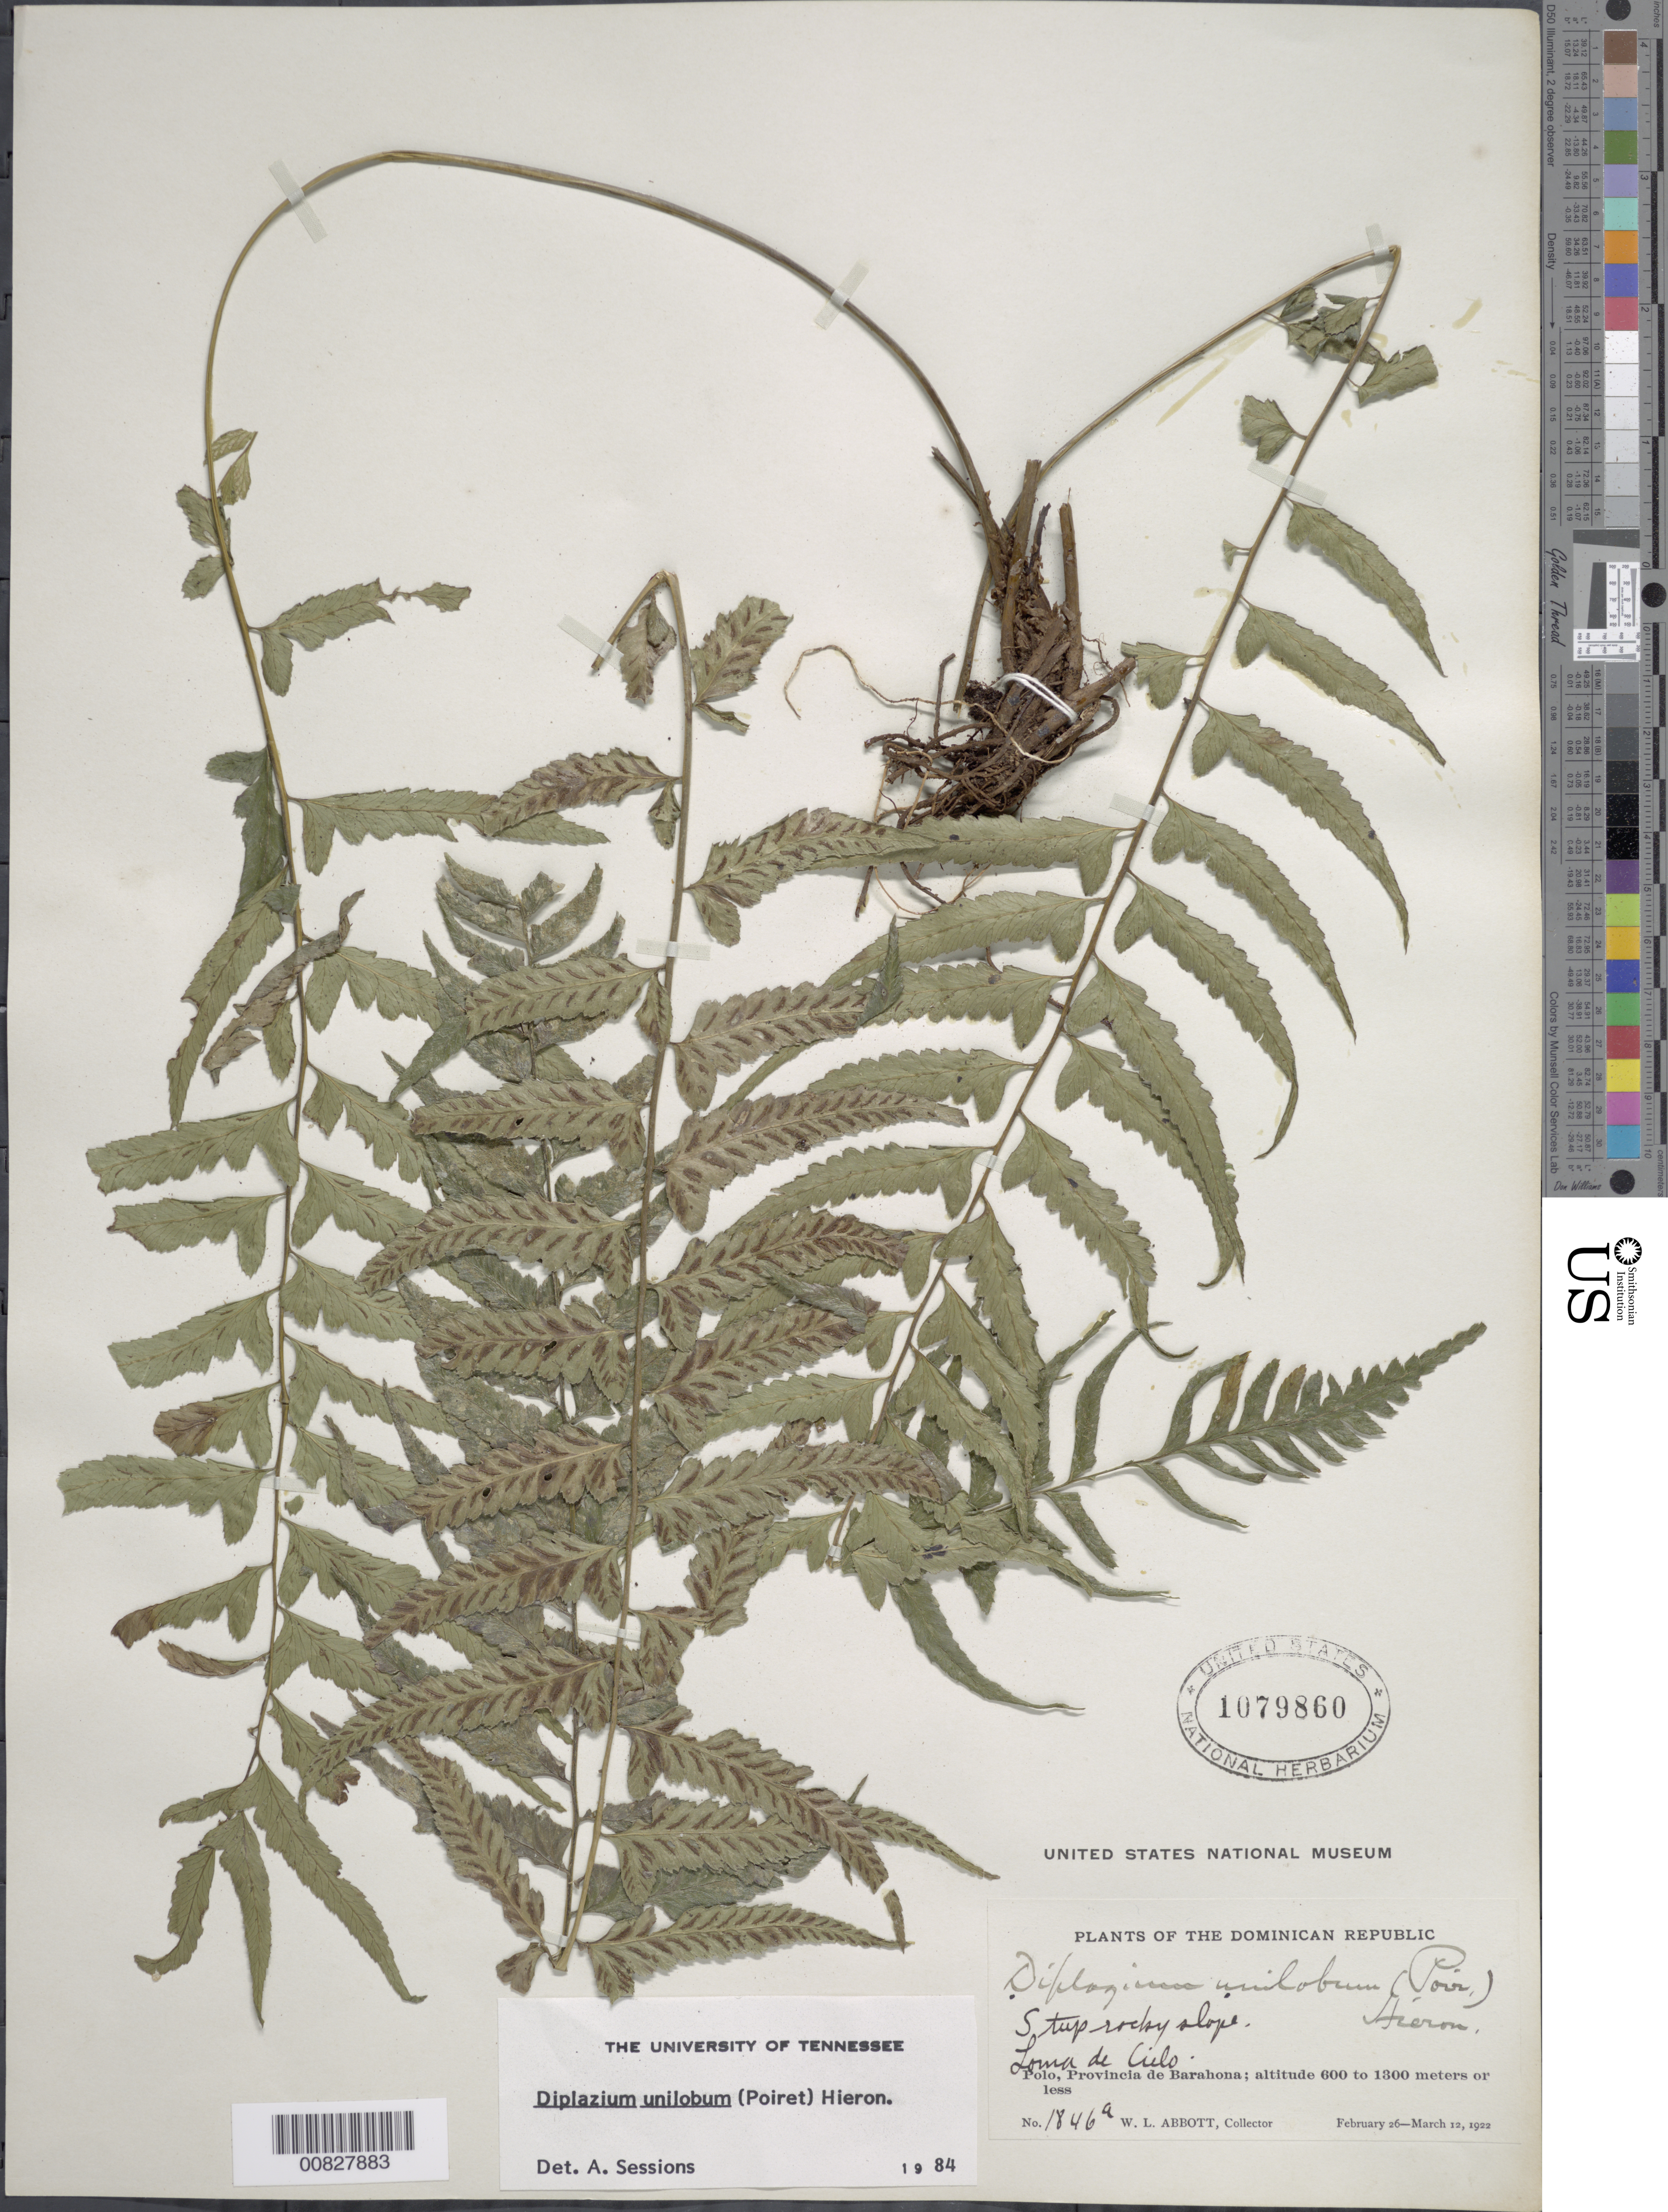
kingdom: Plantae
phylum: Tracheophyta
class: Polypodiopsida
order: Polypodiales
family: Athyriaceae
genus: Diplazium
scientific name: Diplazium cristatum x D. unilobum (Poir.) Hieron.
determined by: Sánchez, C.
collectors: W. L. Abbott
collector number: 1846a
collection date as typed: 26 Feb 1922 to 12 Mar 1922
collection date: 1922-02-26/1922-03-12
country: Dominican Republic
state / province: Barahona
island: Hispaniola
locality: Polo, Loma de Cielo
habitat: Steep rocky slope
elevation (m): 600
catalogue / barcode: US 1079860